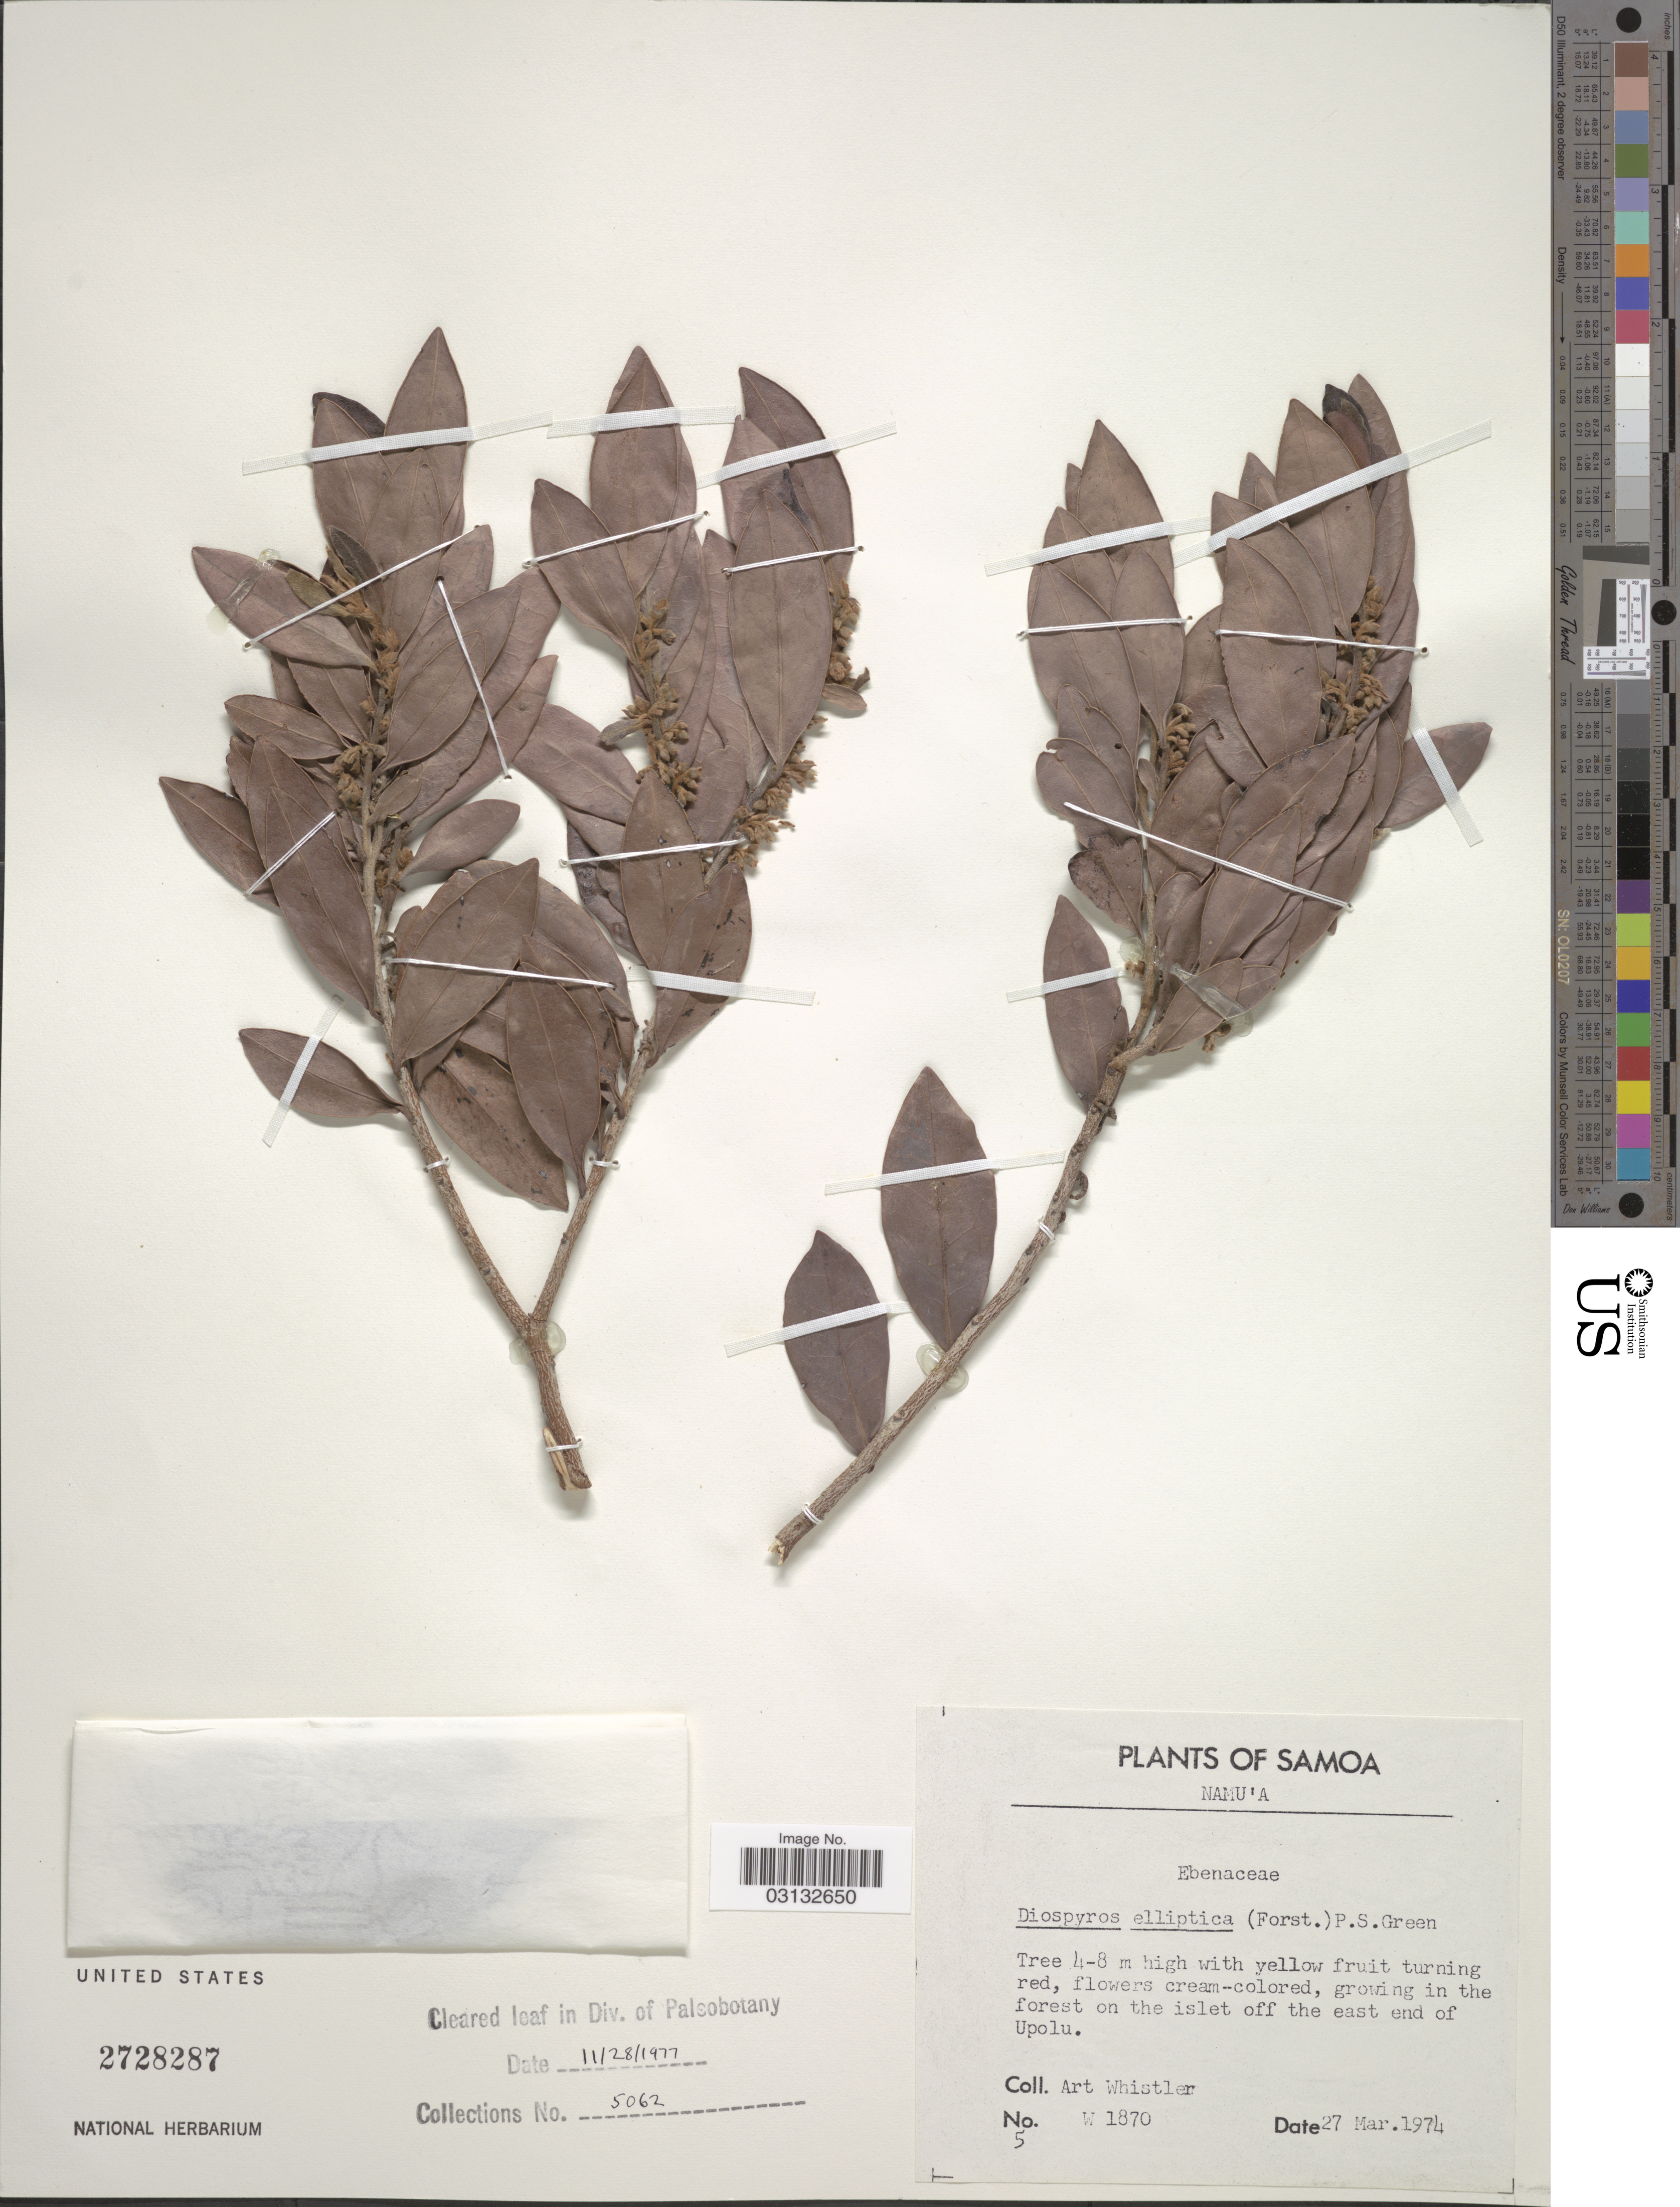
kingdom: Plantae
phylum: Tracheophyta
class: Magnoliopsida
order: Ericales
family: Ebenaceae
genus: Diospyros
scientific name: Diospyros elliptica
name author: P.S. Green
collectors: A. Whistler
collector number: W1870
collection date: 1974-03-27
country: Samoa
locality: Samoa. Namu'a. Growing in the forest on the islet off the east end of Upolu.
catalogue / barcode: US 2728287